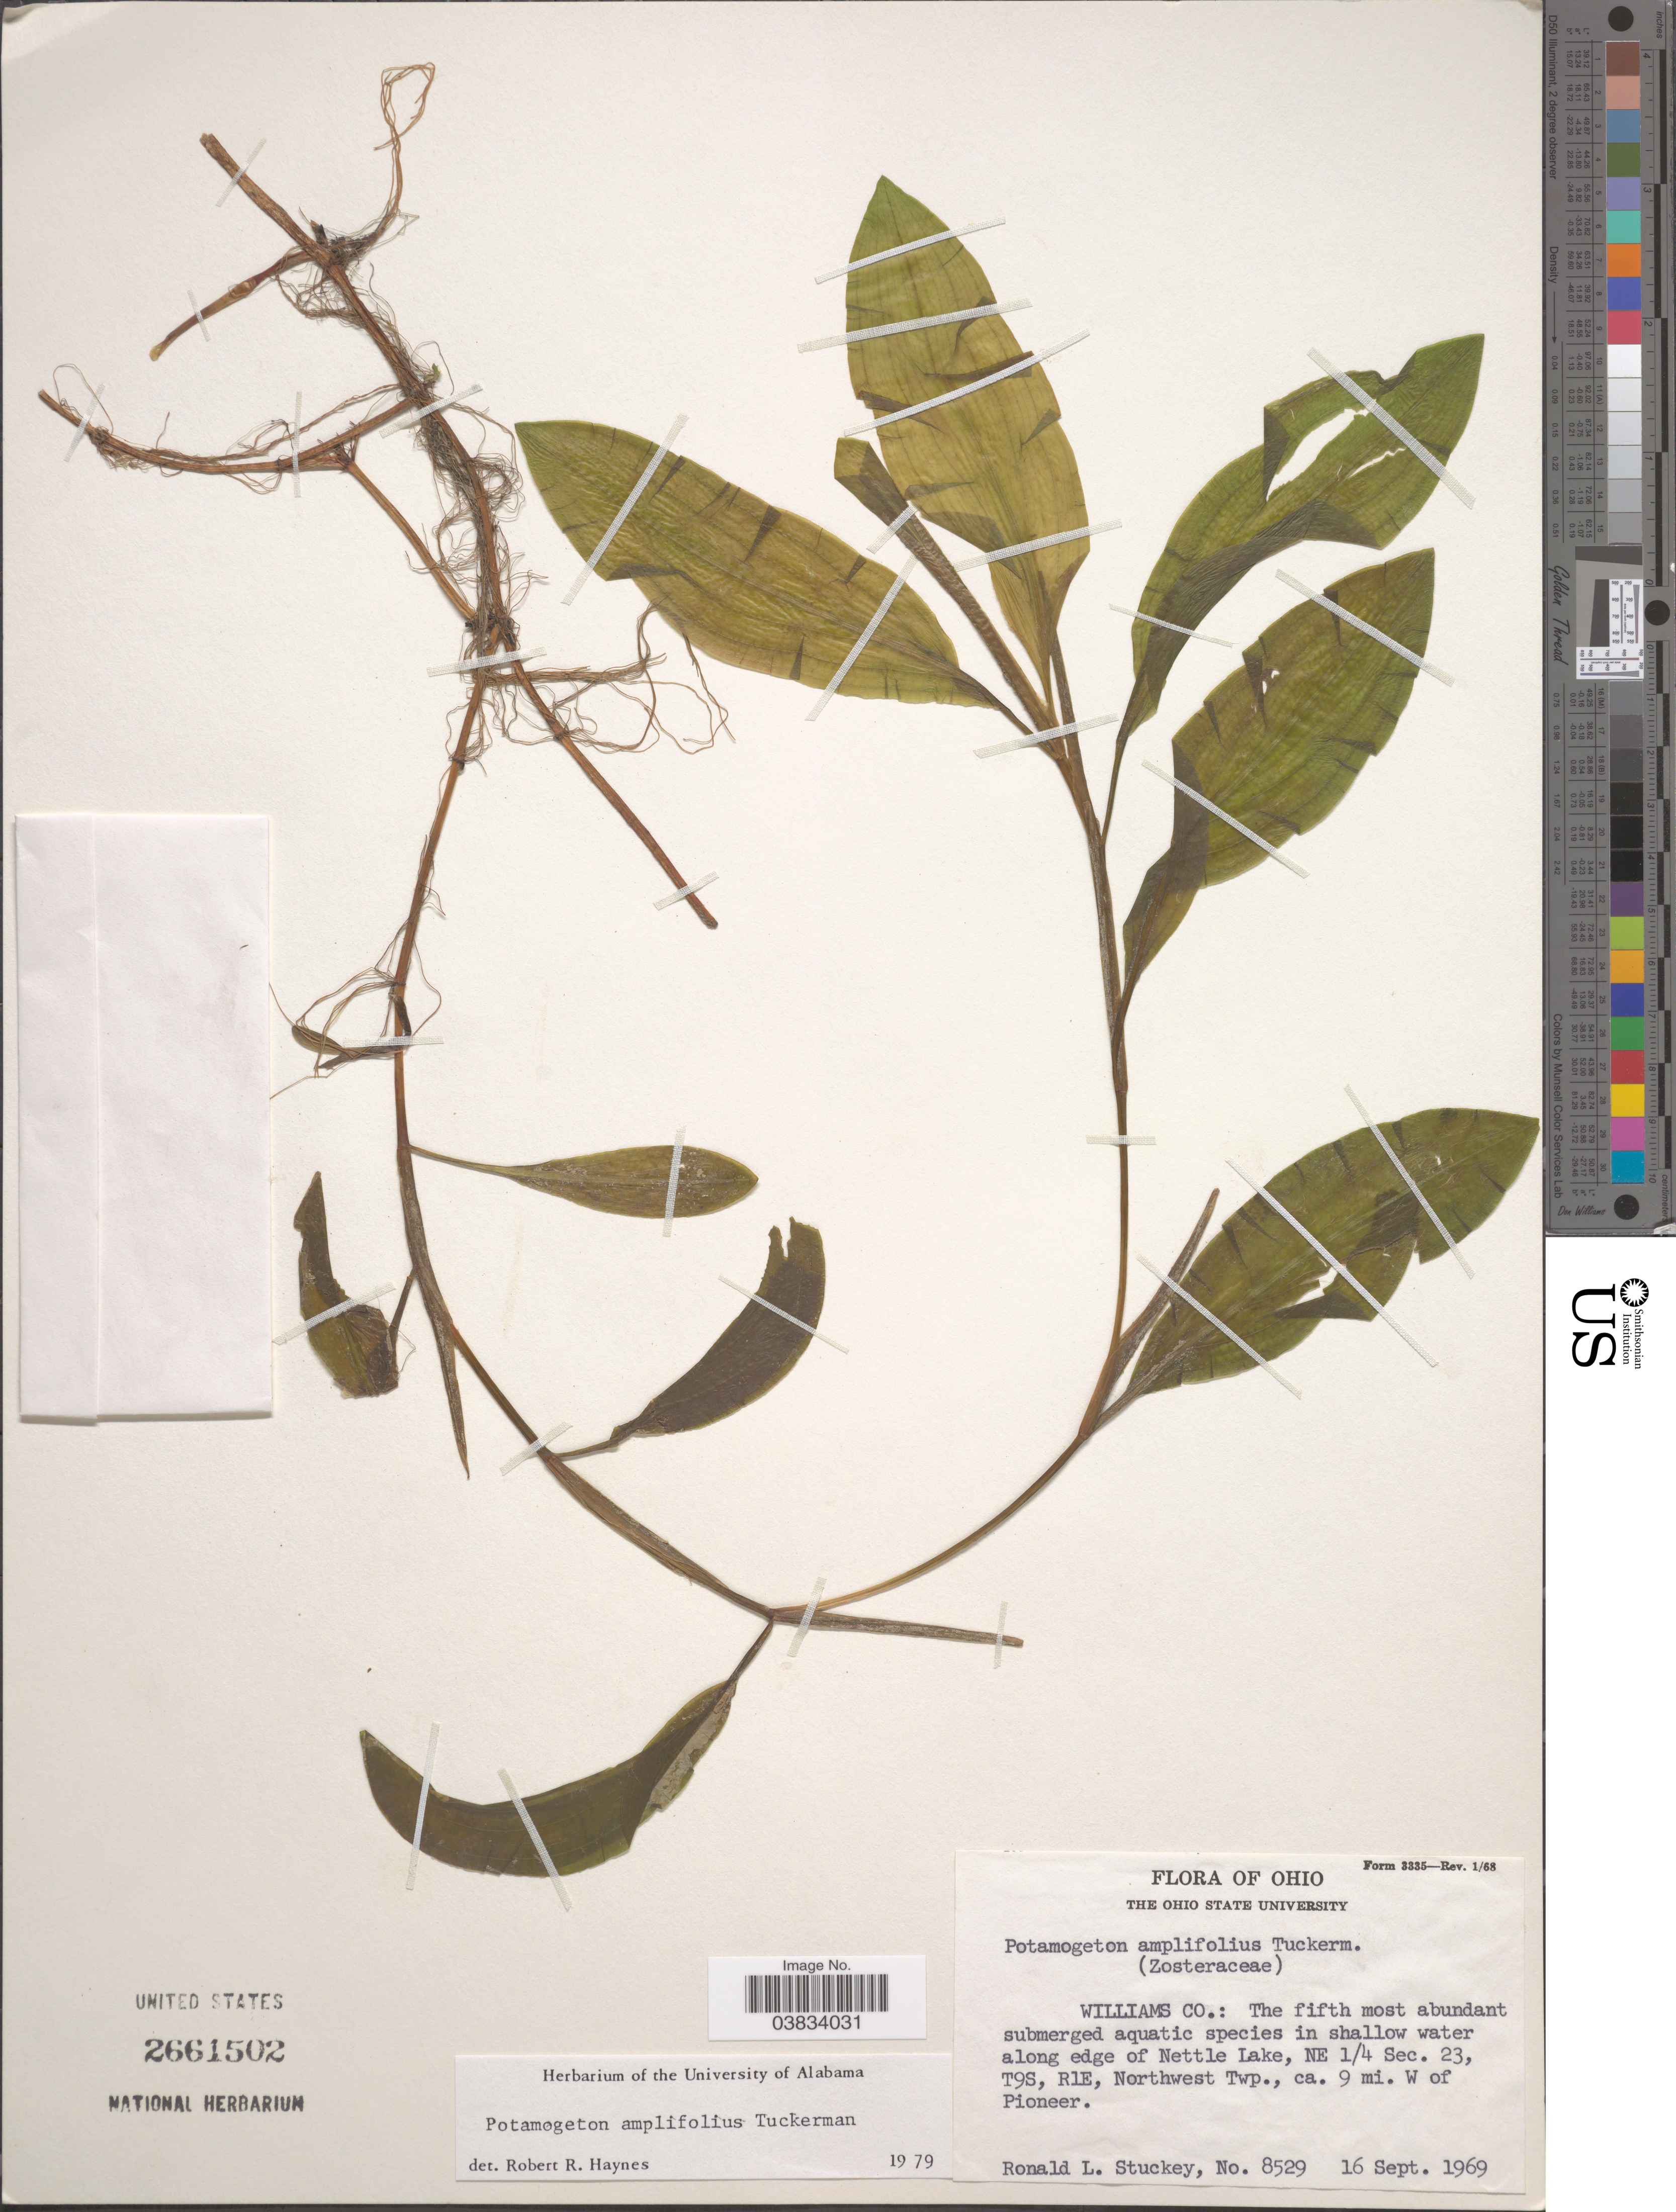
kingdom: Plantae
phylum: Tracheophyta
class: Liliopsida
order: Alismatales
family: Potamogetonaceae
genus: Potamogeton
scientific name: Potamogeton amplifolius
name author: Tuckerm.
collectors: R. L. Stuckey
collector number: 8529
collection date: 1969-09-16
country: United States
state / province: Ohio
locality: Williams Co.: Along edge of Nettle Lake, NE ¼ Sec. 23, T9S, R1E, Northwest Twp., ca. 9 mi. W of Pioneer.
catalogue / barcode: US 2661502